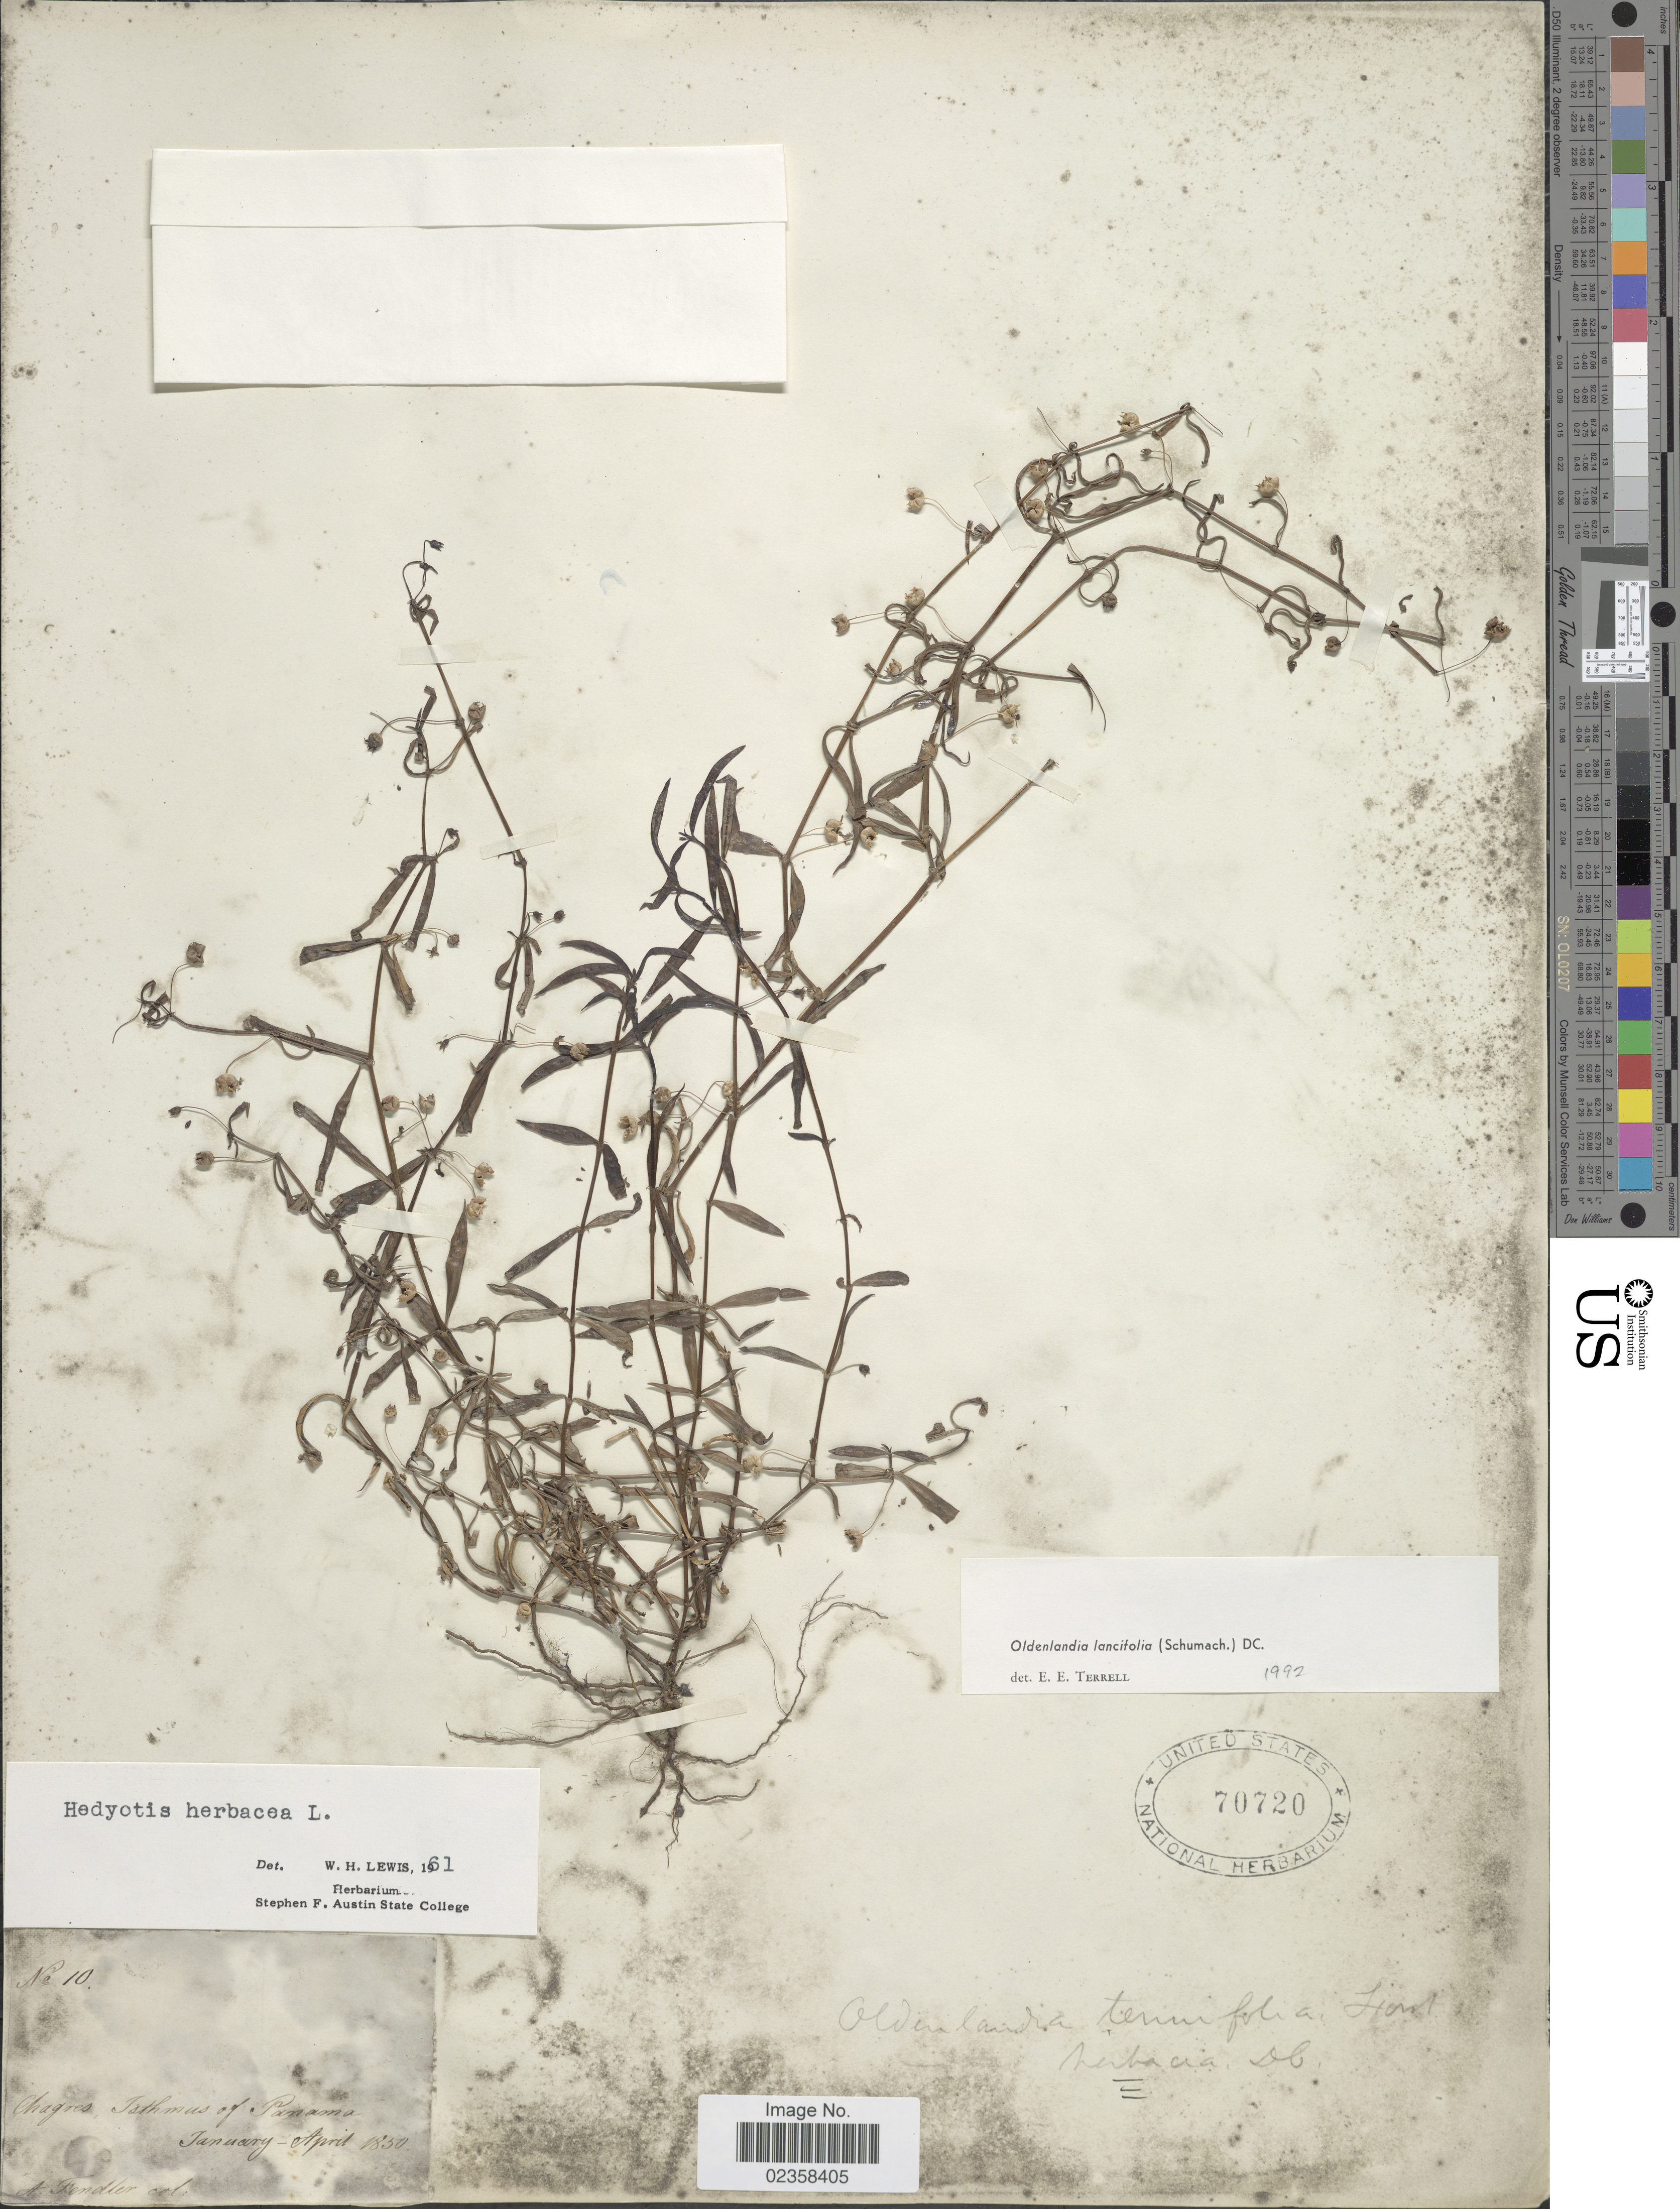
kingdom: Plantae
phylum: Tracheophyta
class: Magnoliopsida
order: Gentianales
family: Rubiaceae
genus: Oldenlandia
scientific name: Oldenlandia lancifolia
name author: (Schumach.) DC.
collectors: A. Fendler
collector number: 10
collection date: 1850-01/1850-04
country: Panama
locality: Chagres, Isthmus of Panama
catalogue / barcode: US 70720